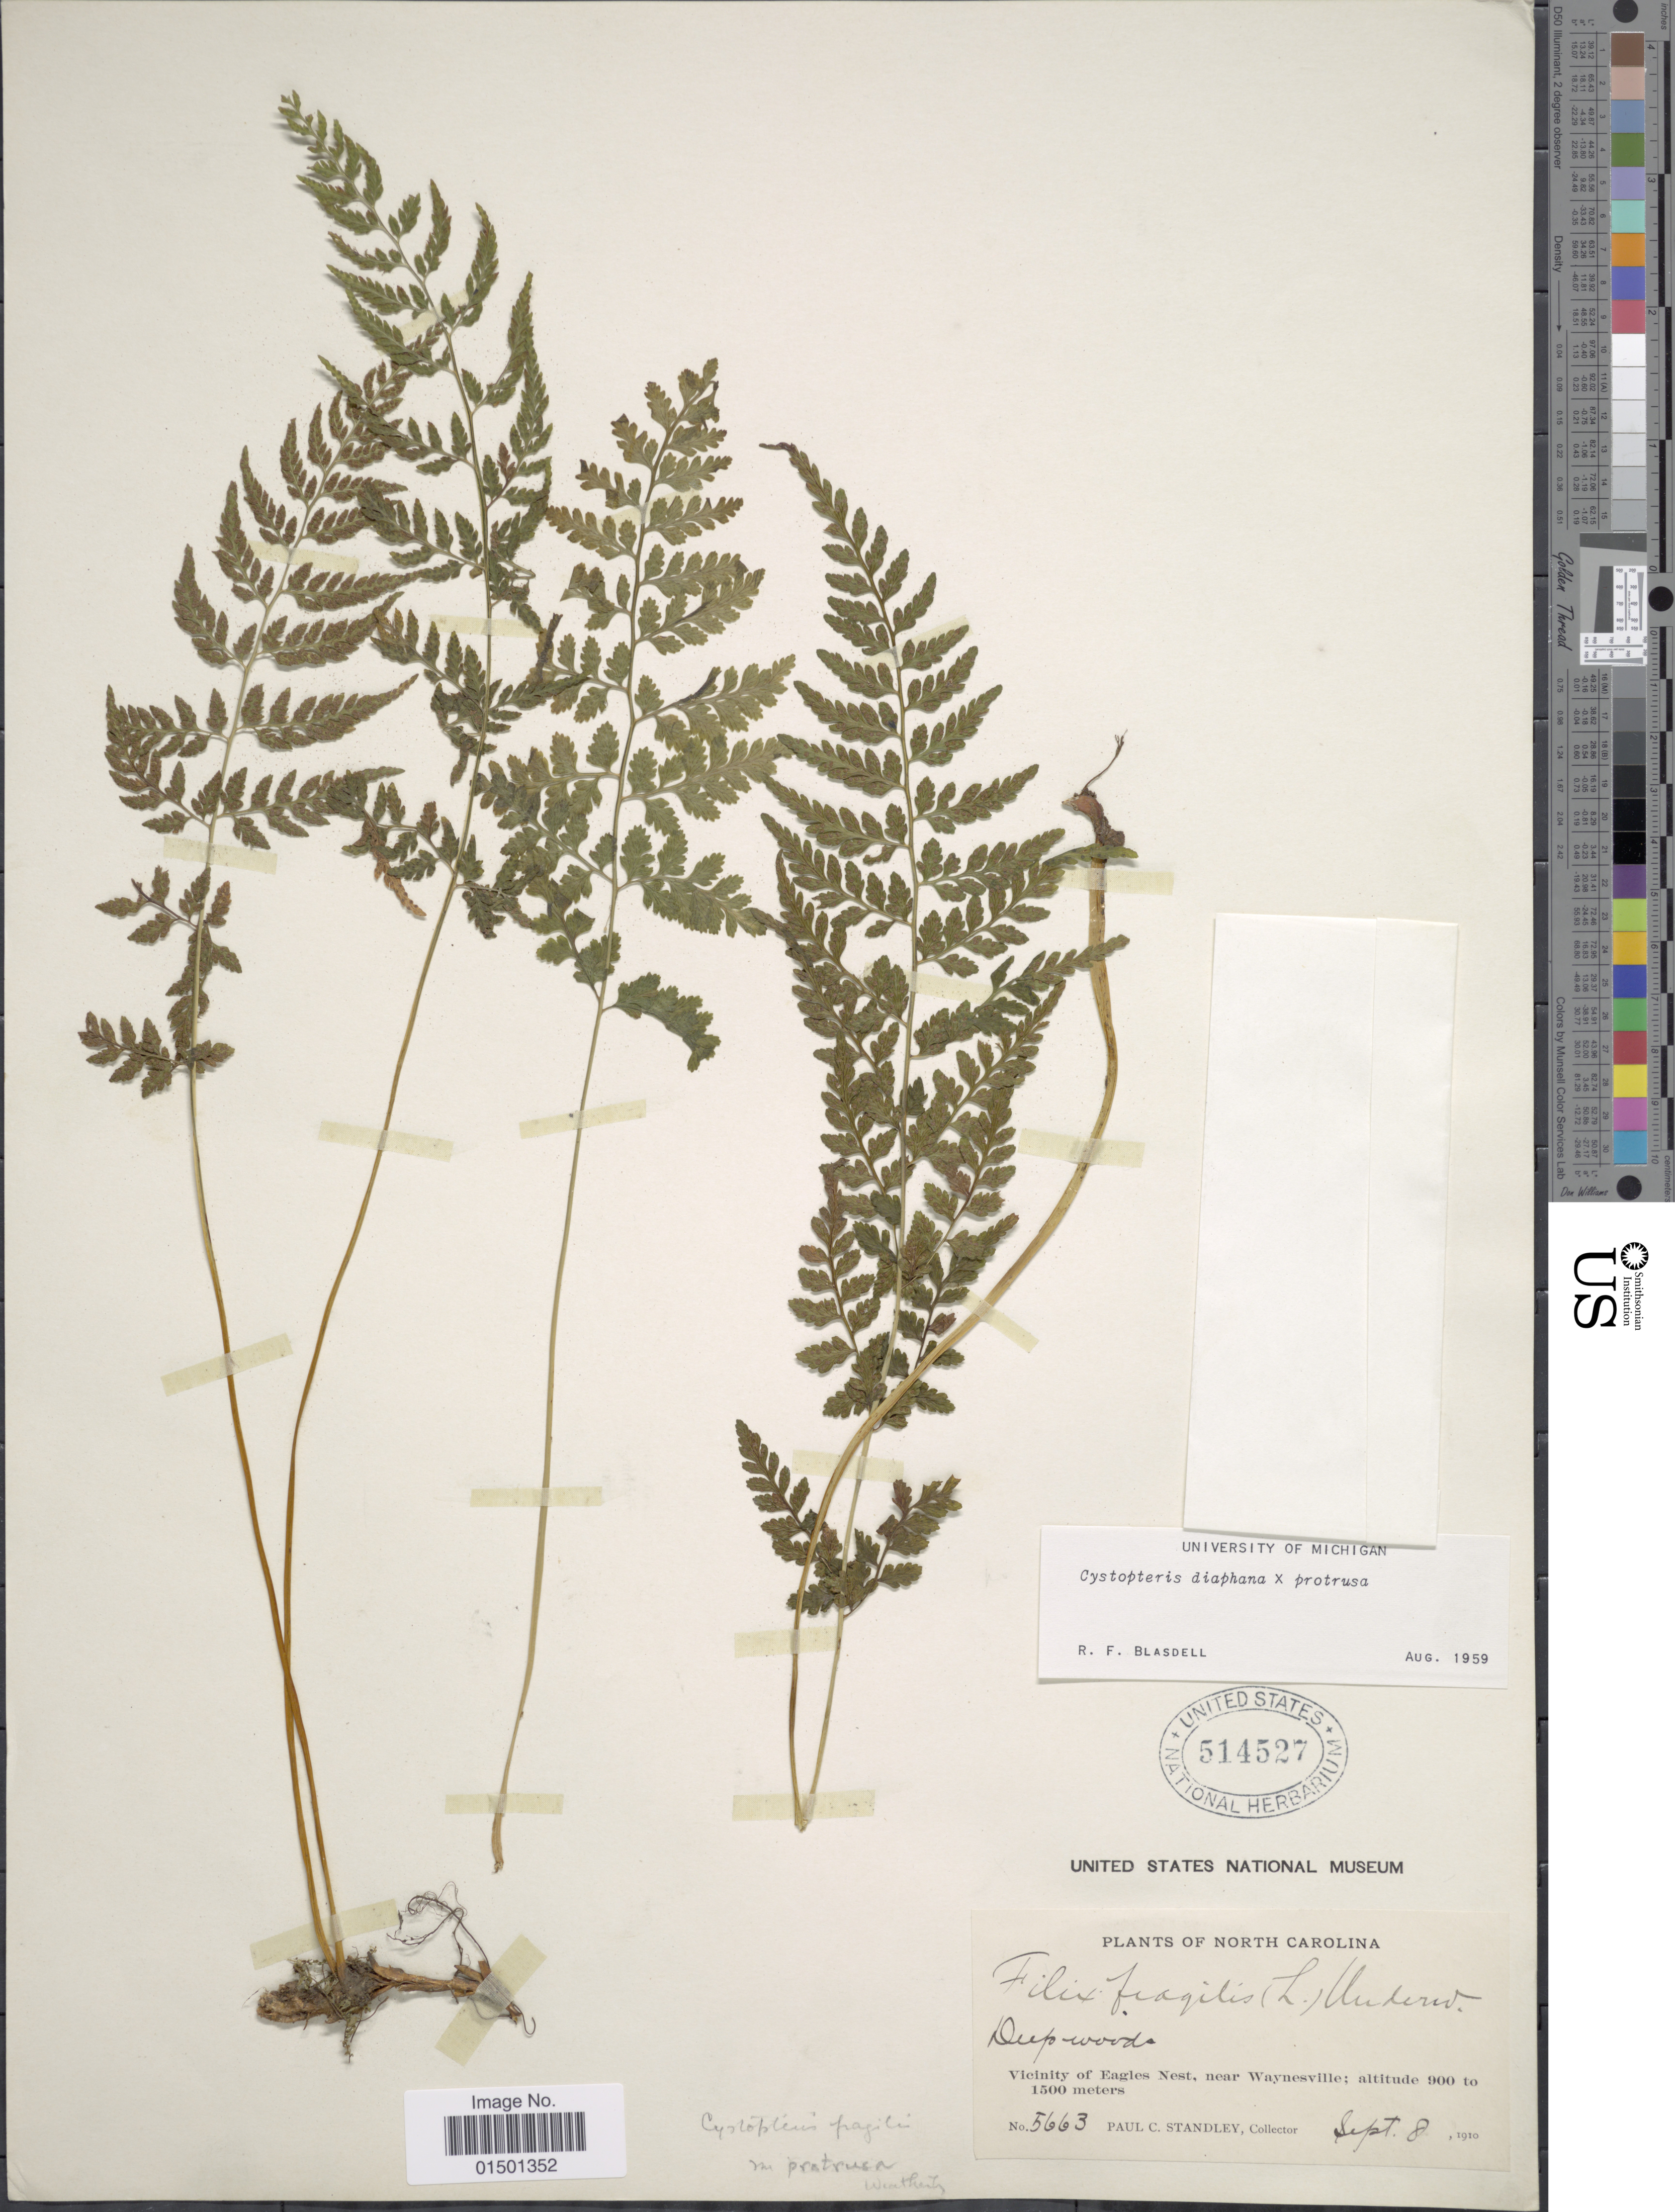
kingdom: Plantae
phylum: Tracheophyta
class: Polypodiopsida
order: Polypodiales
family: Cystopteridaceae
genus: Cystopteris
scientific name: Cystopteris diaphana x C. protrusa (Weath.) Blasdell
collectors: P. C. Standley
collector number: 5663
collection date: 1910-09-08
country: United States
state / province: North Carolina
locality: Vicinity of Eagles Nest, near Waynesville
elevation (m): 900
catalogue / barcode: US 514527